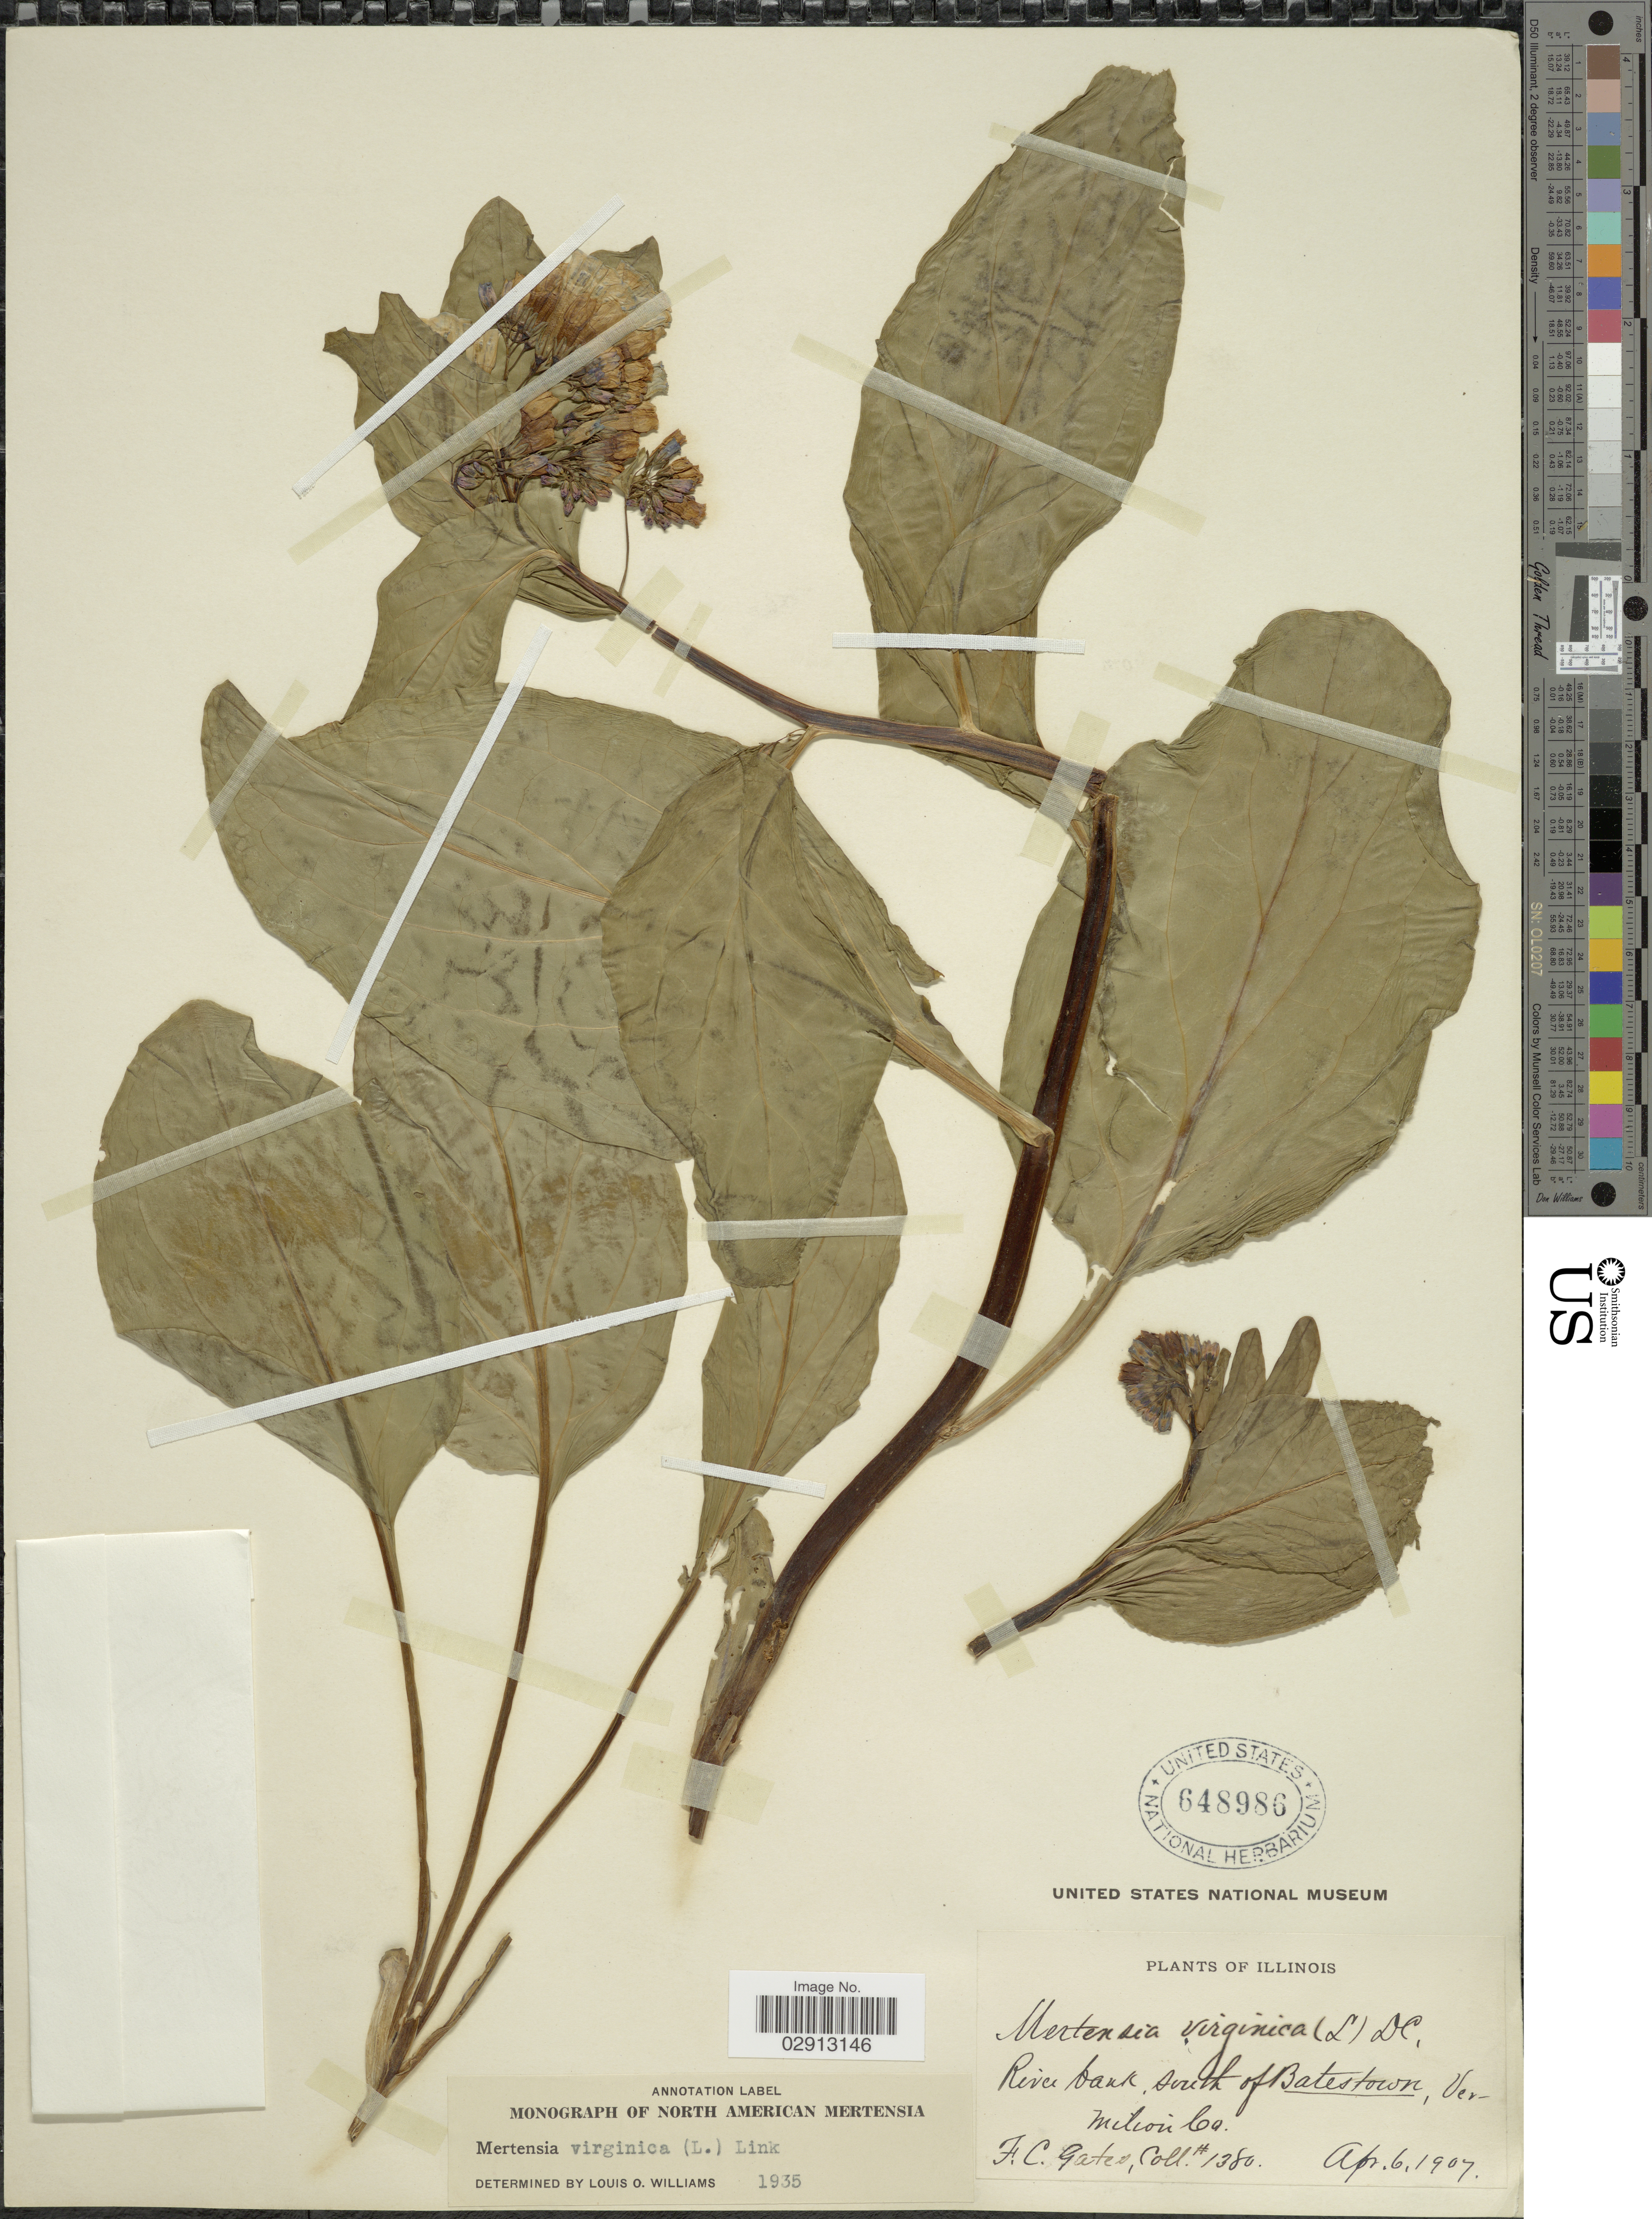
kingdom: Plantae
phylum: Tracheophyta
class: Magnoliopsida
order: Boraginales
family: Boraginaceae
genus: Mertensia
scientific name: Mertensia virginica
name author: (L.) Pers. ex Link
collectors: F. C. Gates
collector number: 1380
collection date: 1907-04-06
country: United States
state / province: Illinois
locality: River bank, south of Batestown, Vermilion Co.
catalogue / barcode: US 648986